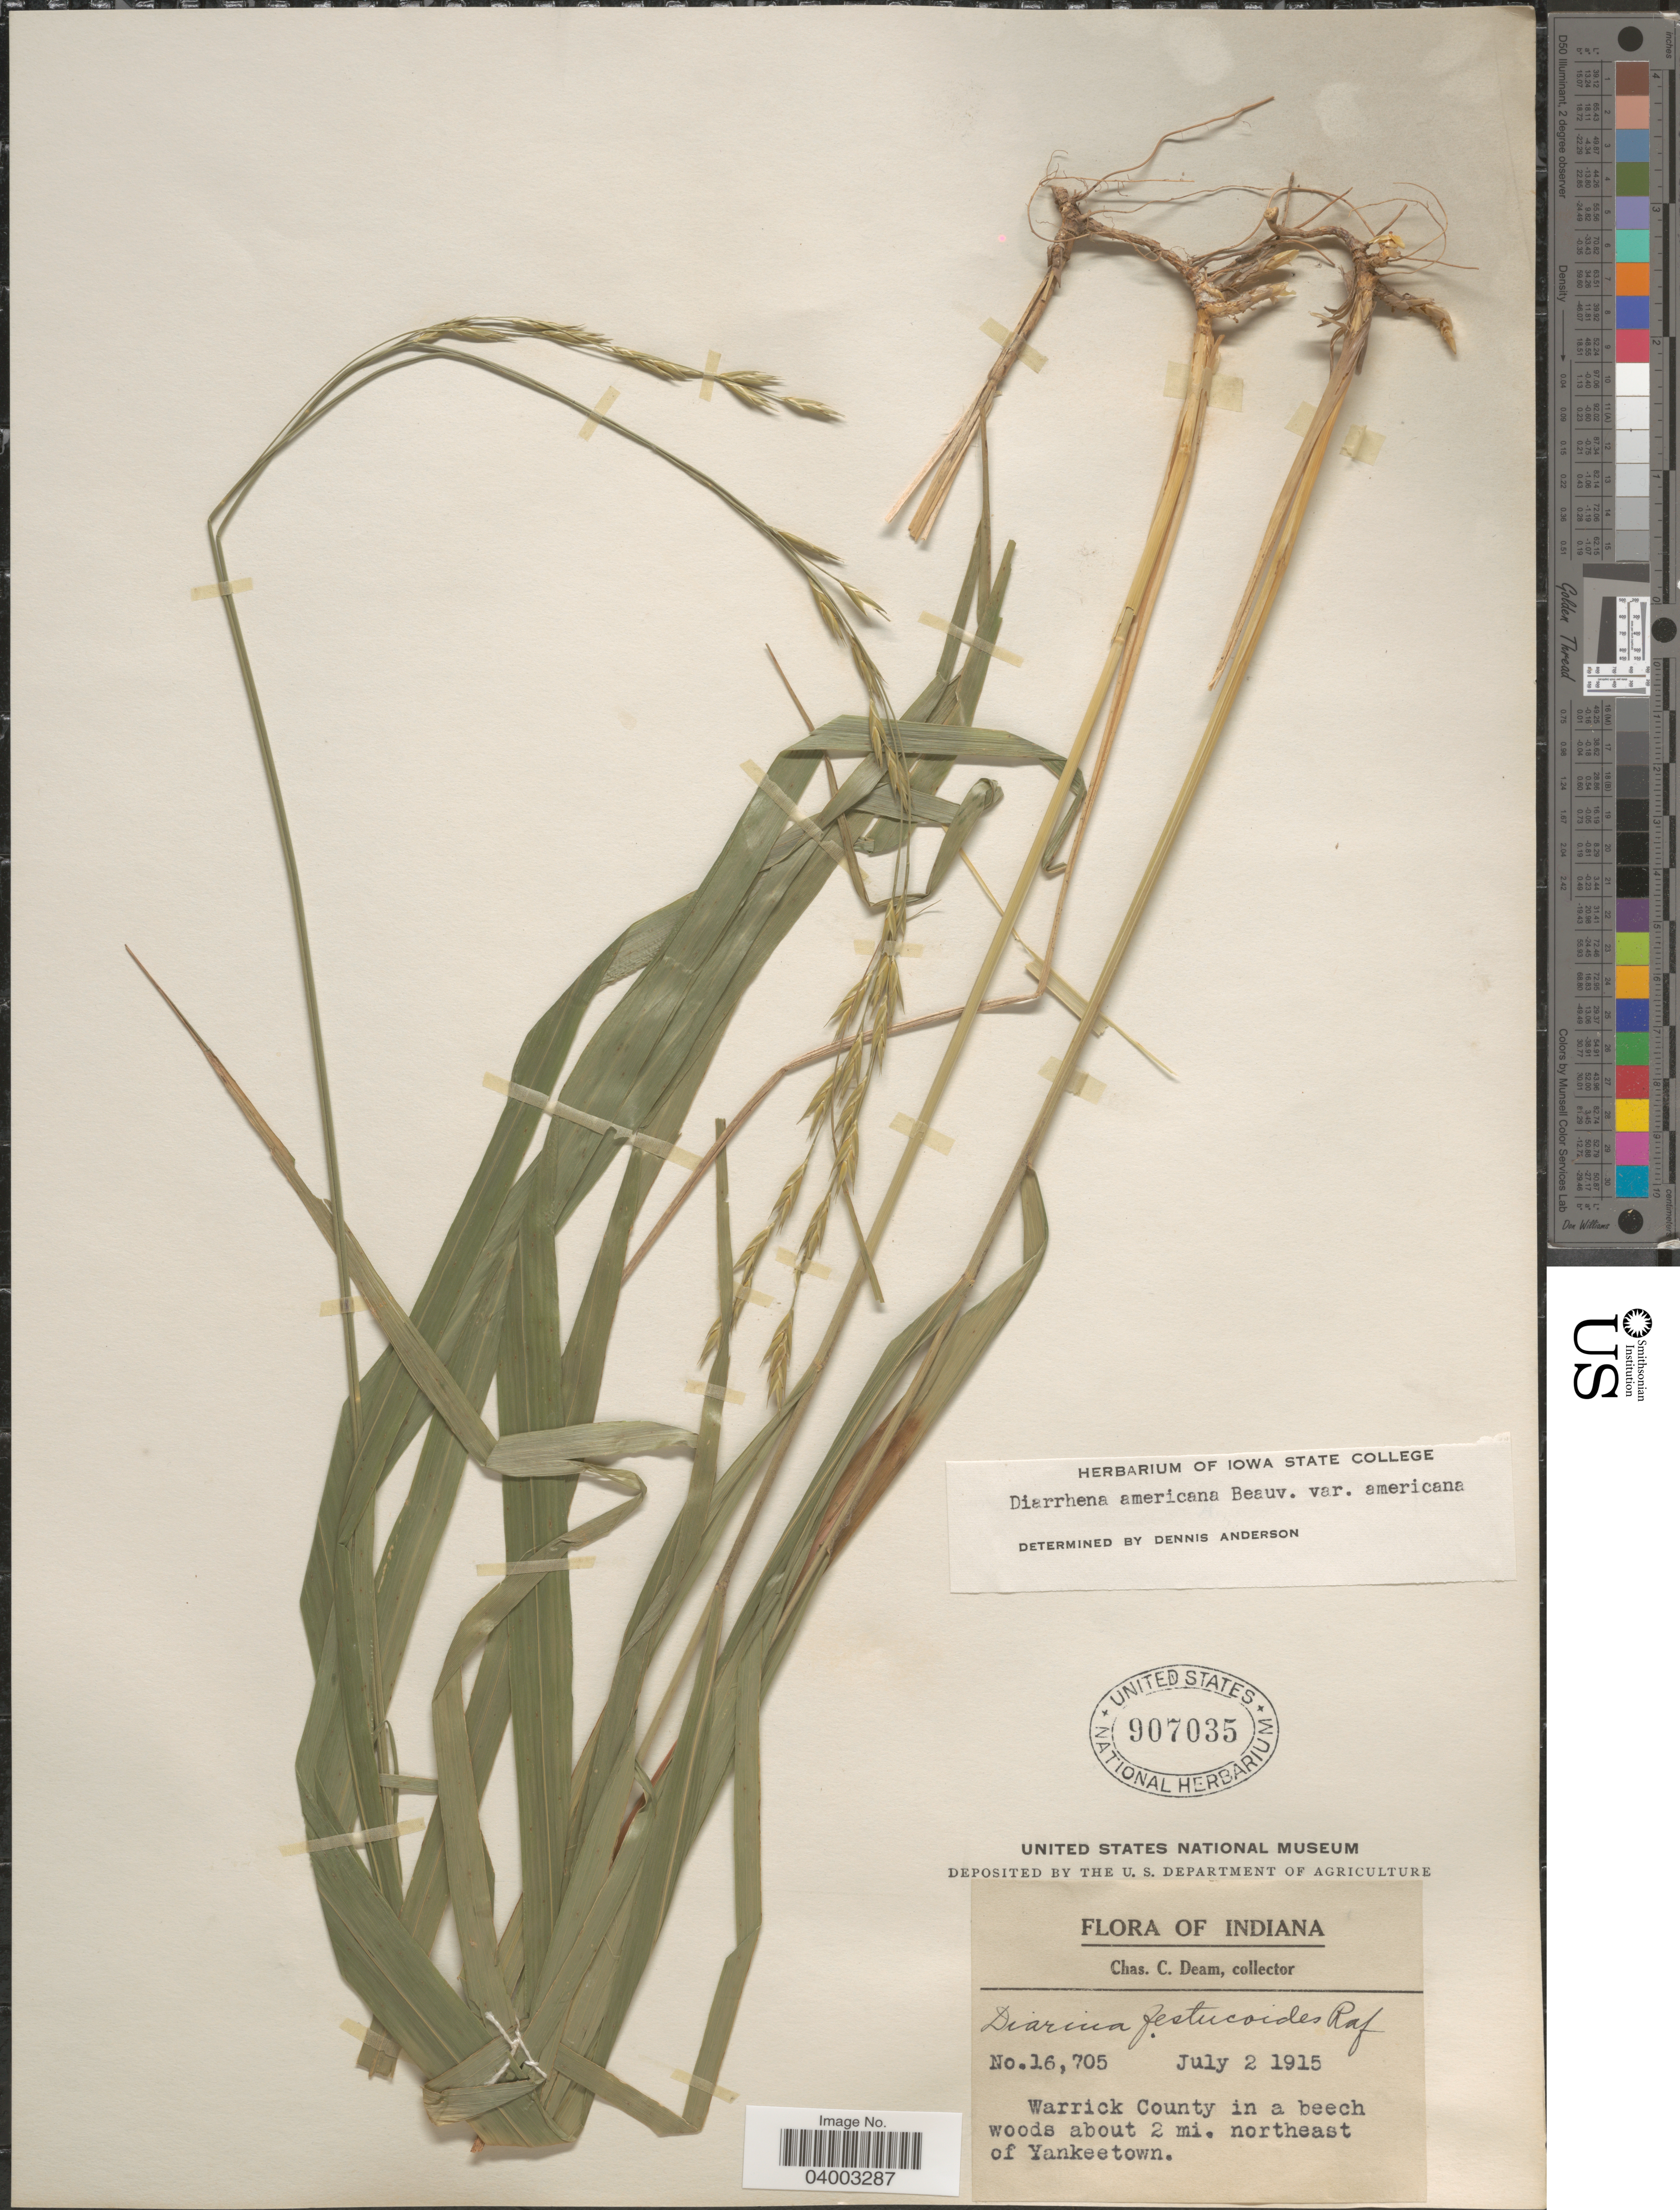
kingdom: Plantae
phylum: Tracheophyta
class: Liliopsida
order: Poales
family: Poaceae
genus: Diarrhena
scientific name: Diarrhena americana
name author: P. Beauv.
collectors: C. C. Deam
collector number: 16705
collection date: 1915-07-02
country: United States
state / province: Indiana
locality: Warrick County in a beech woods about 2 mi. northeast of Yankeetown.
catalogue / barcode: US 907035